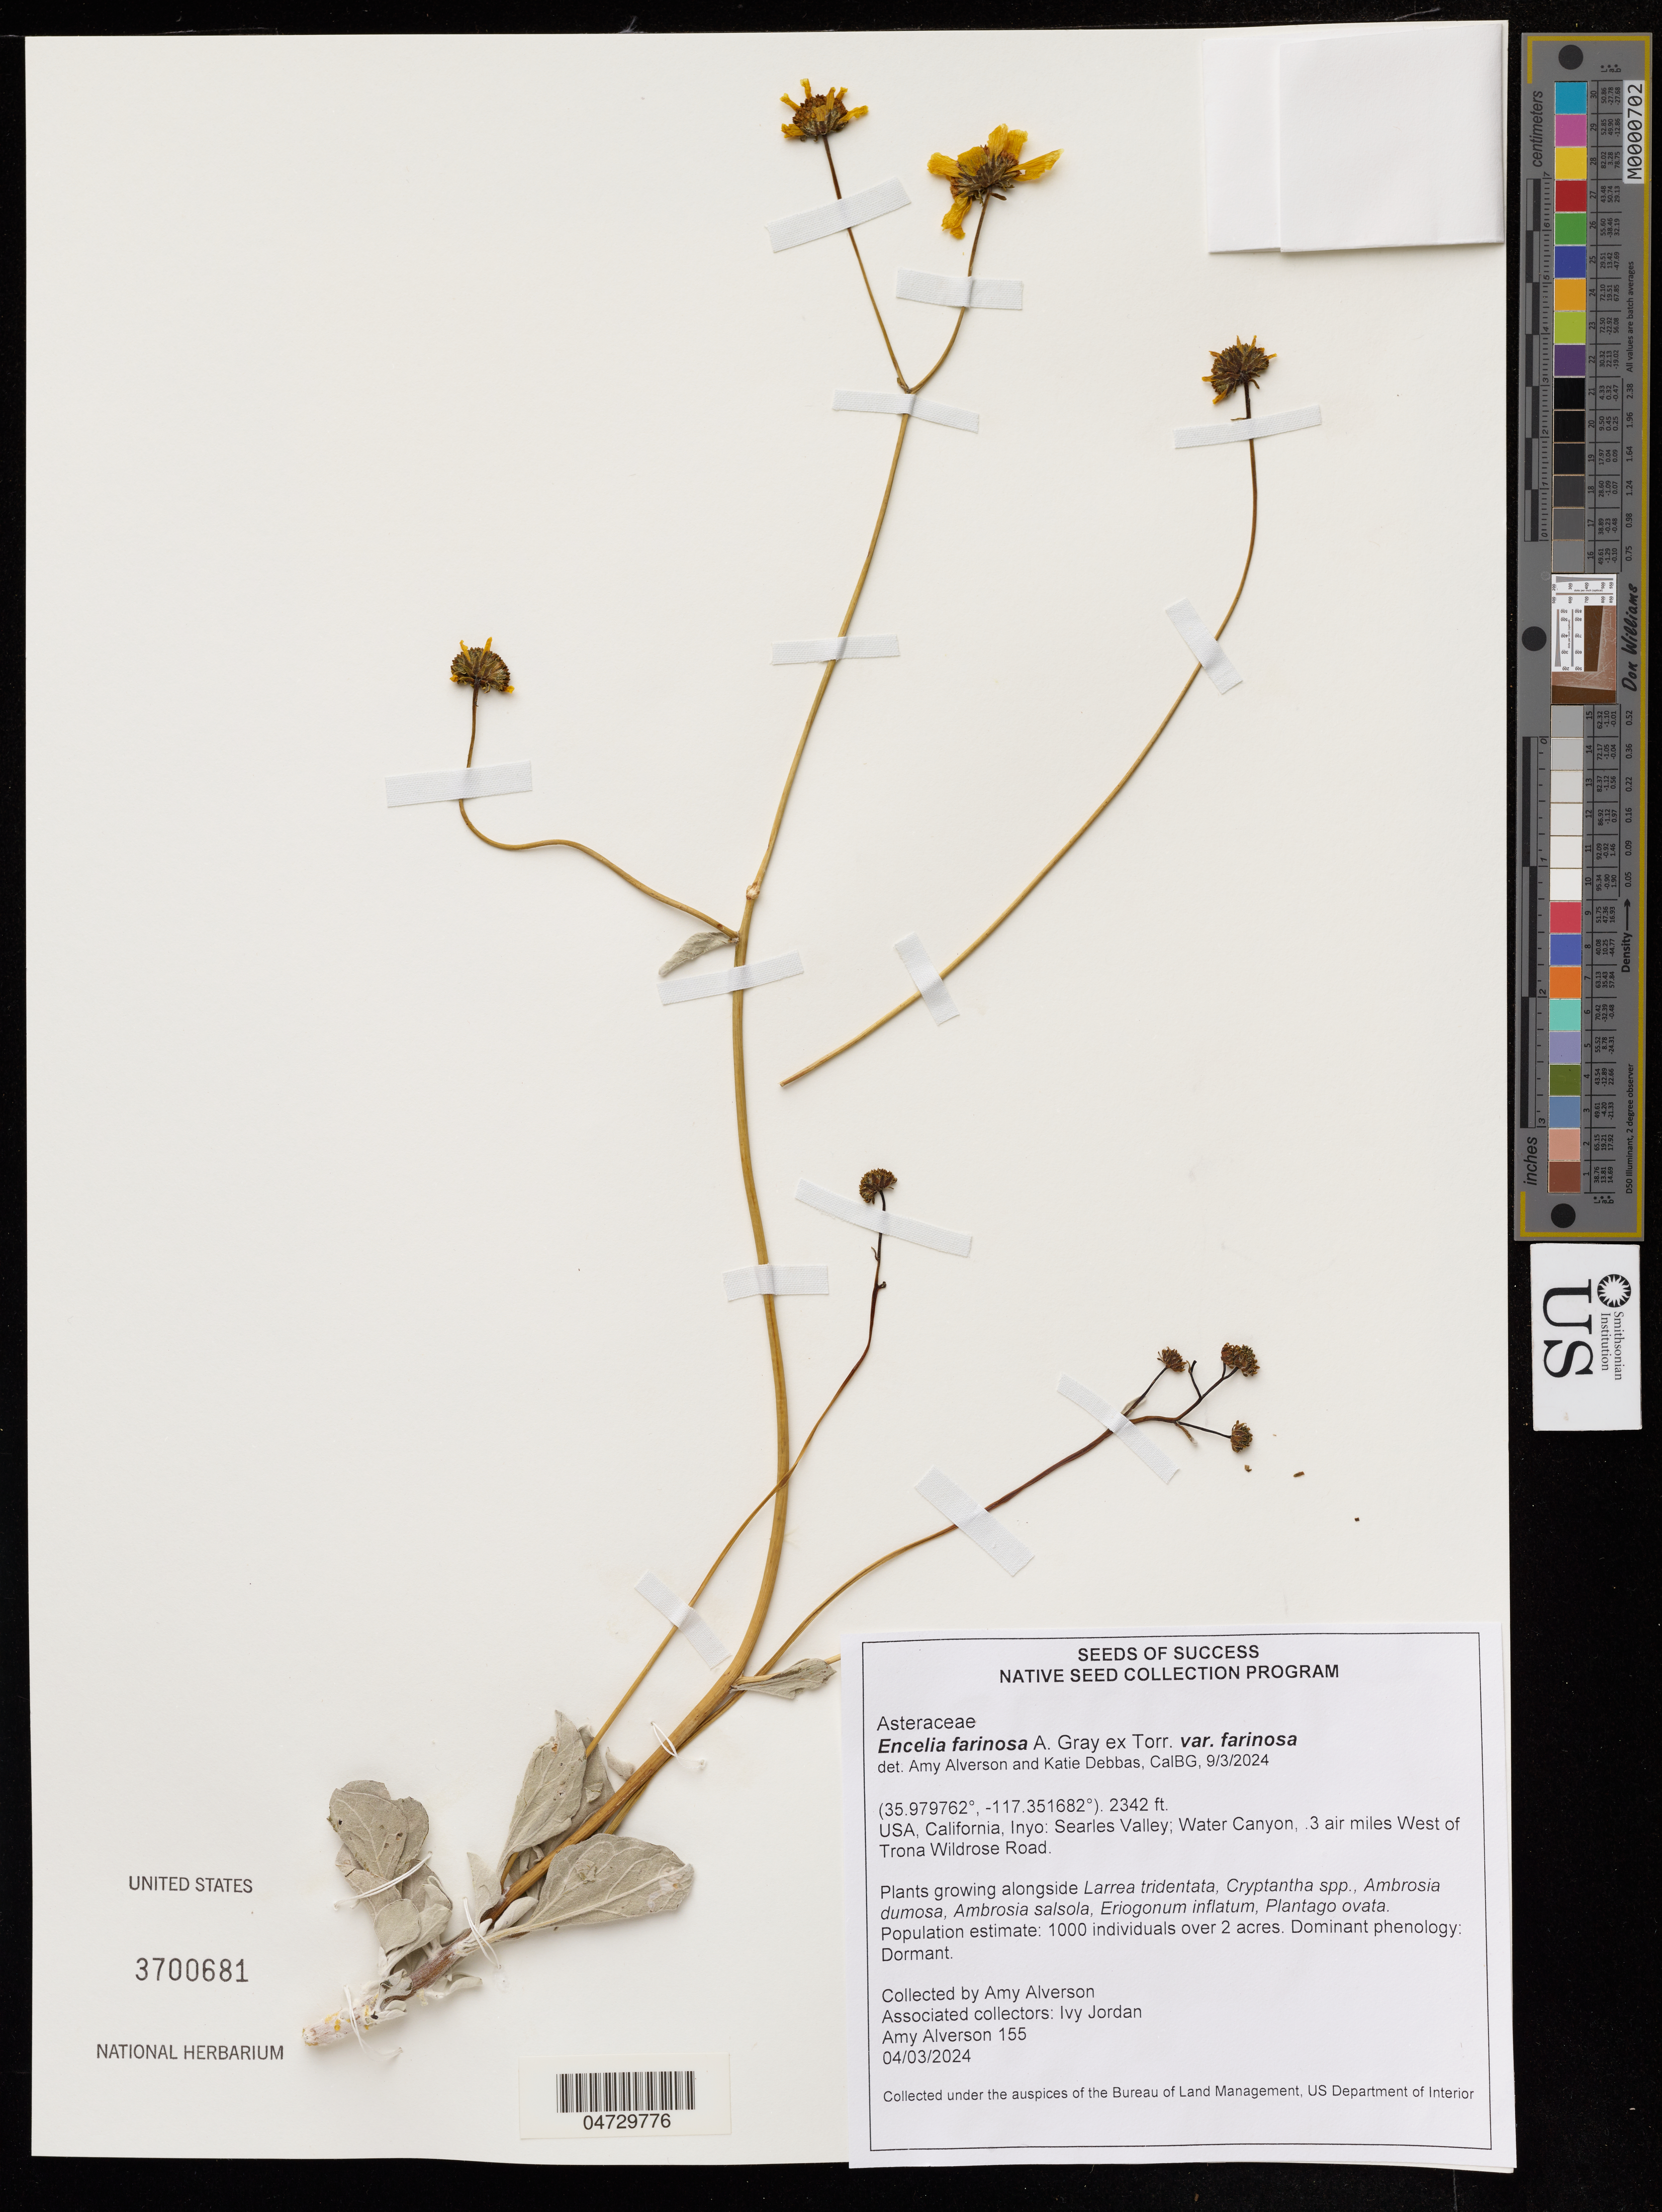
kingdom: Plantae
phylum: Tracheophyta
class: Magnoliopsida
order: Asterales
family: Asteraceae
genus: Encelia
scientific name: Encelia farinosa var. farinosa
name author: A. Gray ex Torr.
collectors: A. Alverson & I. Jordan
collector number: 155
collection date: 2024-04-03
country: United States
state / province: California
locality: Inyo: Searles Valley; Water Canyon, .3 air miles West of Trona Wildrose Road.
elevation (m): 714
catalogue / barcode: US 3700681